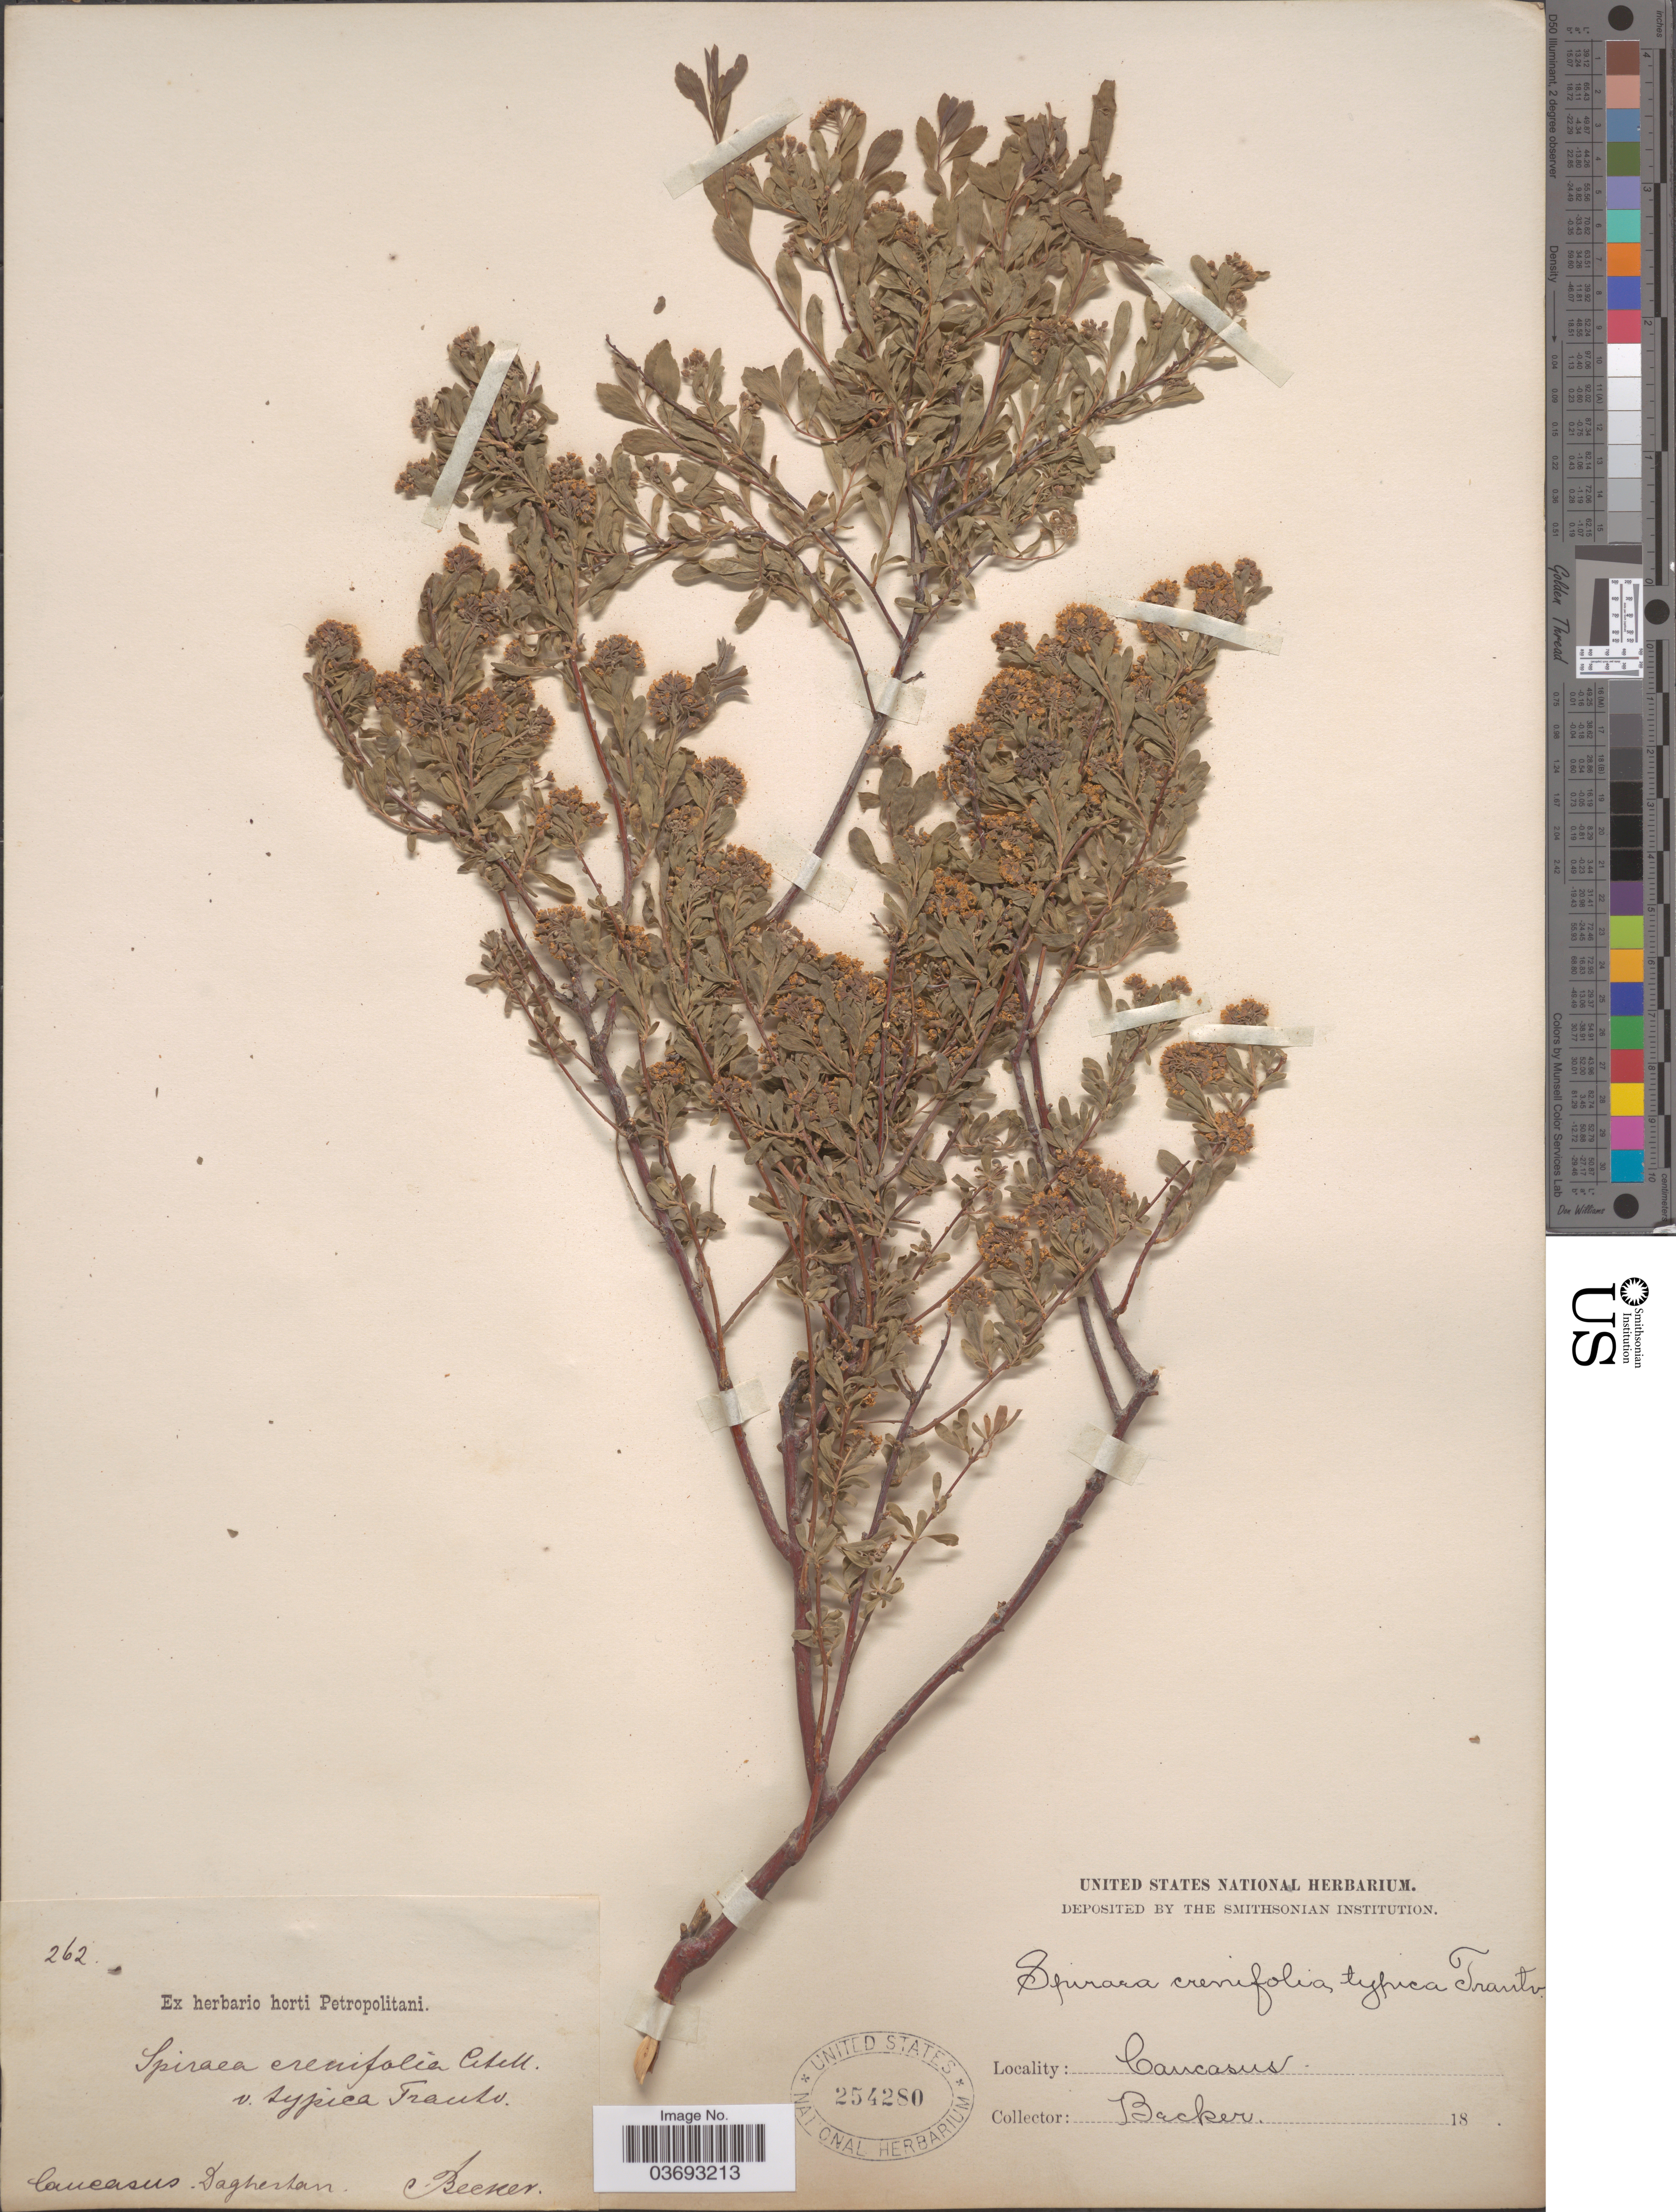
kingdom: Plantae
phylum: Tracheophyta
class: Magnoliopsida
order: Rosales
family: Rosaceae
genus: Spiraea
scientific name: Spiraea crenifolia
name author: C.A. Mey.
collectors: -. Becker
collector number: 262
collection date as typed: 18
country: Russian Federation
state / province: Dagestan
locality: Caucasus, Daghestan.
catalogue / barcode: US 254280